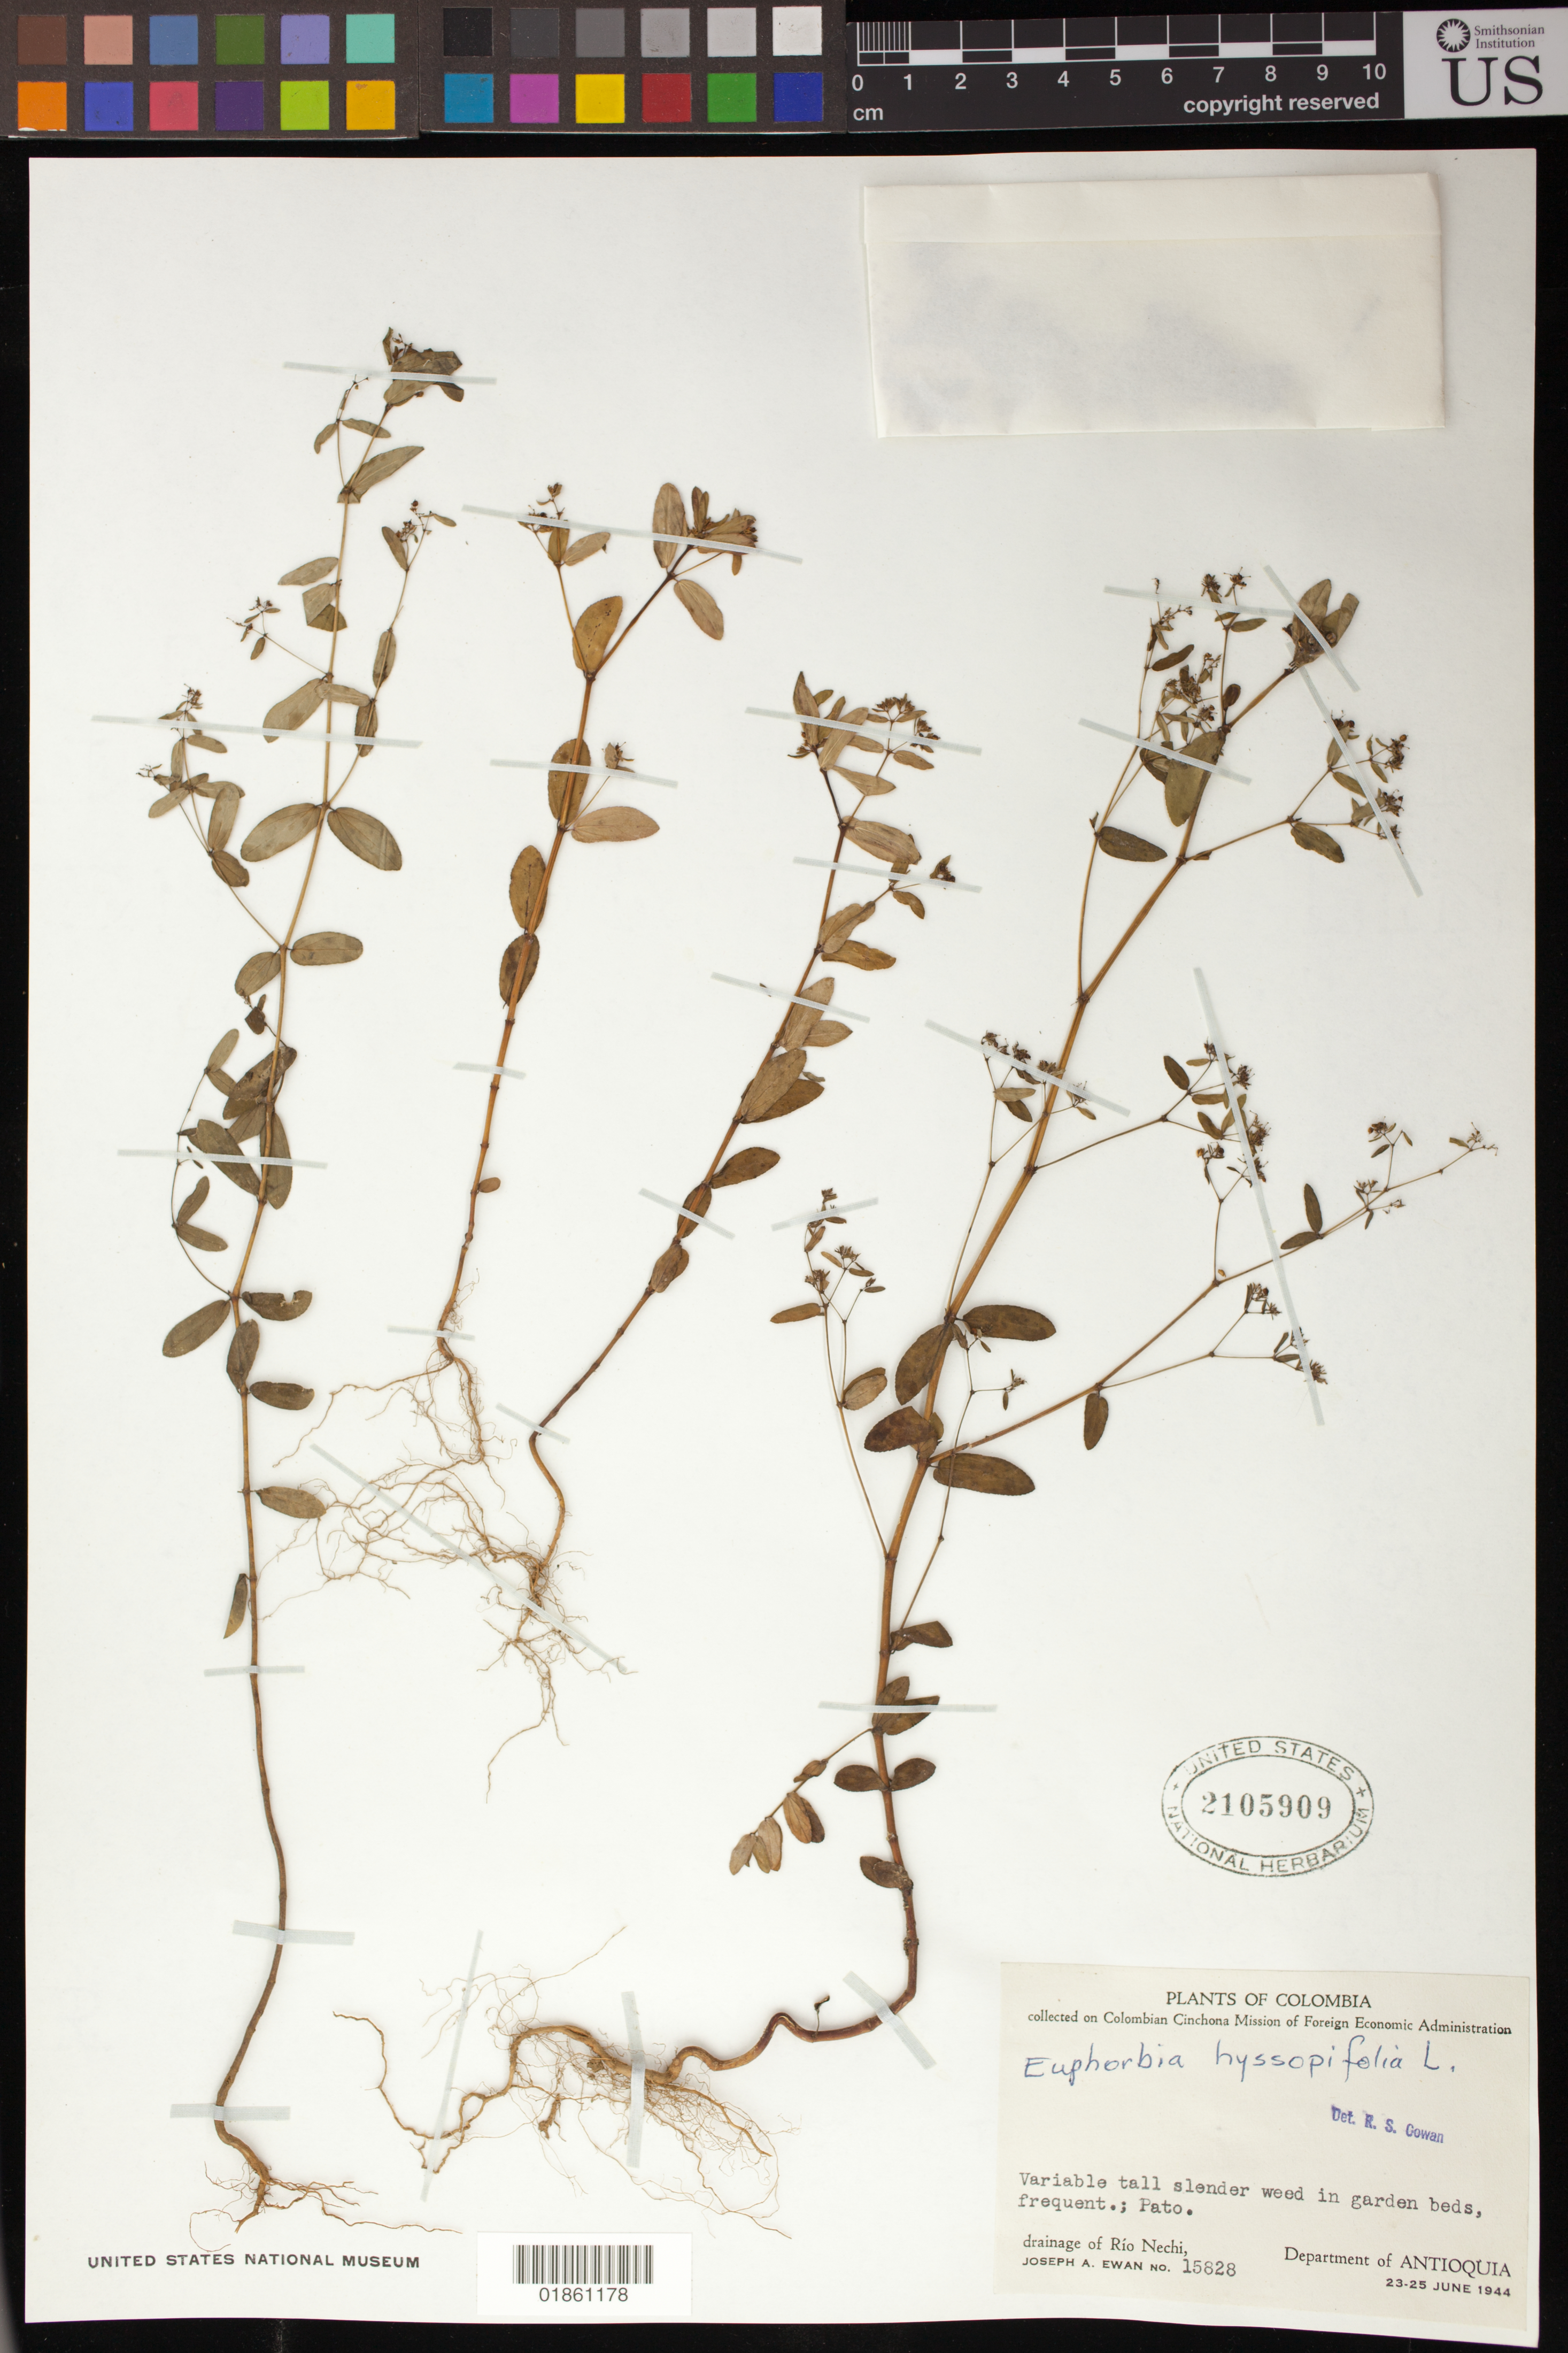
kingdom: Plantae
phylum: Tracheophyta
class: Magnoliopsida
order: Malpighiales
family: Euphorbiaceae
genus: Euphorbia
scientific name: Euphorbia hyssopifolia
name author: L.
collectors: J. A. Ewan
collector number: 15828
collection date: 1944-06-23/1944-06-25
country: Colombia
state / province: Antioquia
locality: drainage of Rio Nechi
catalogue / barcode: US 2105909